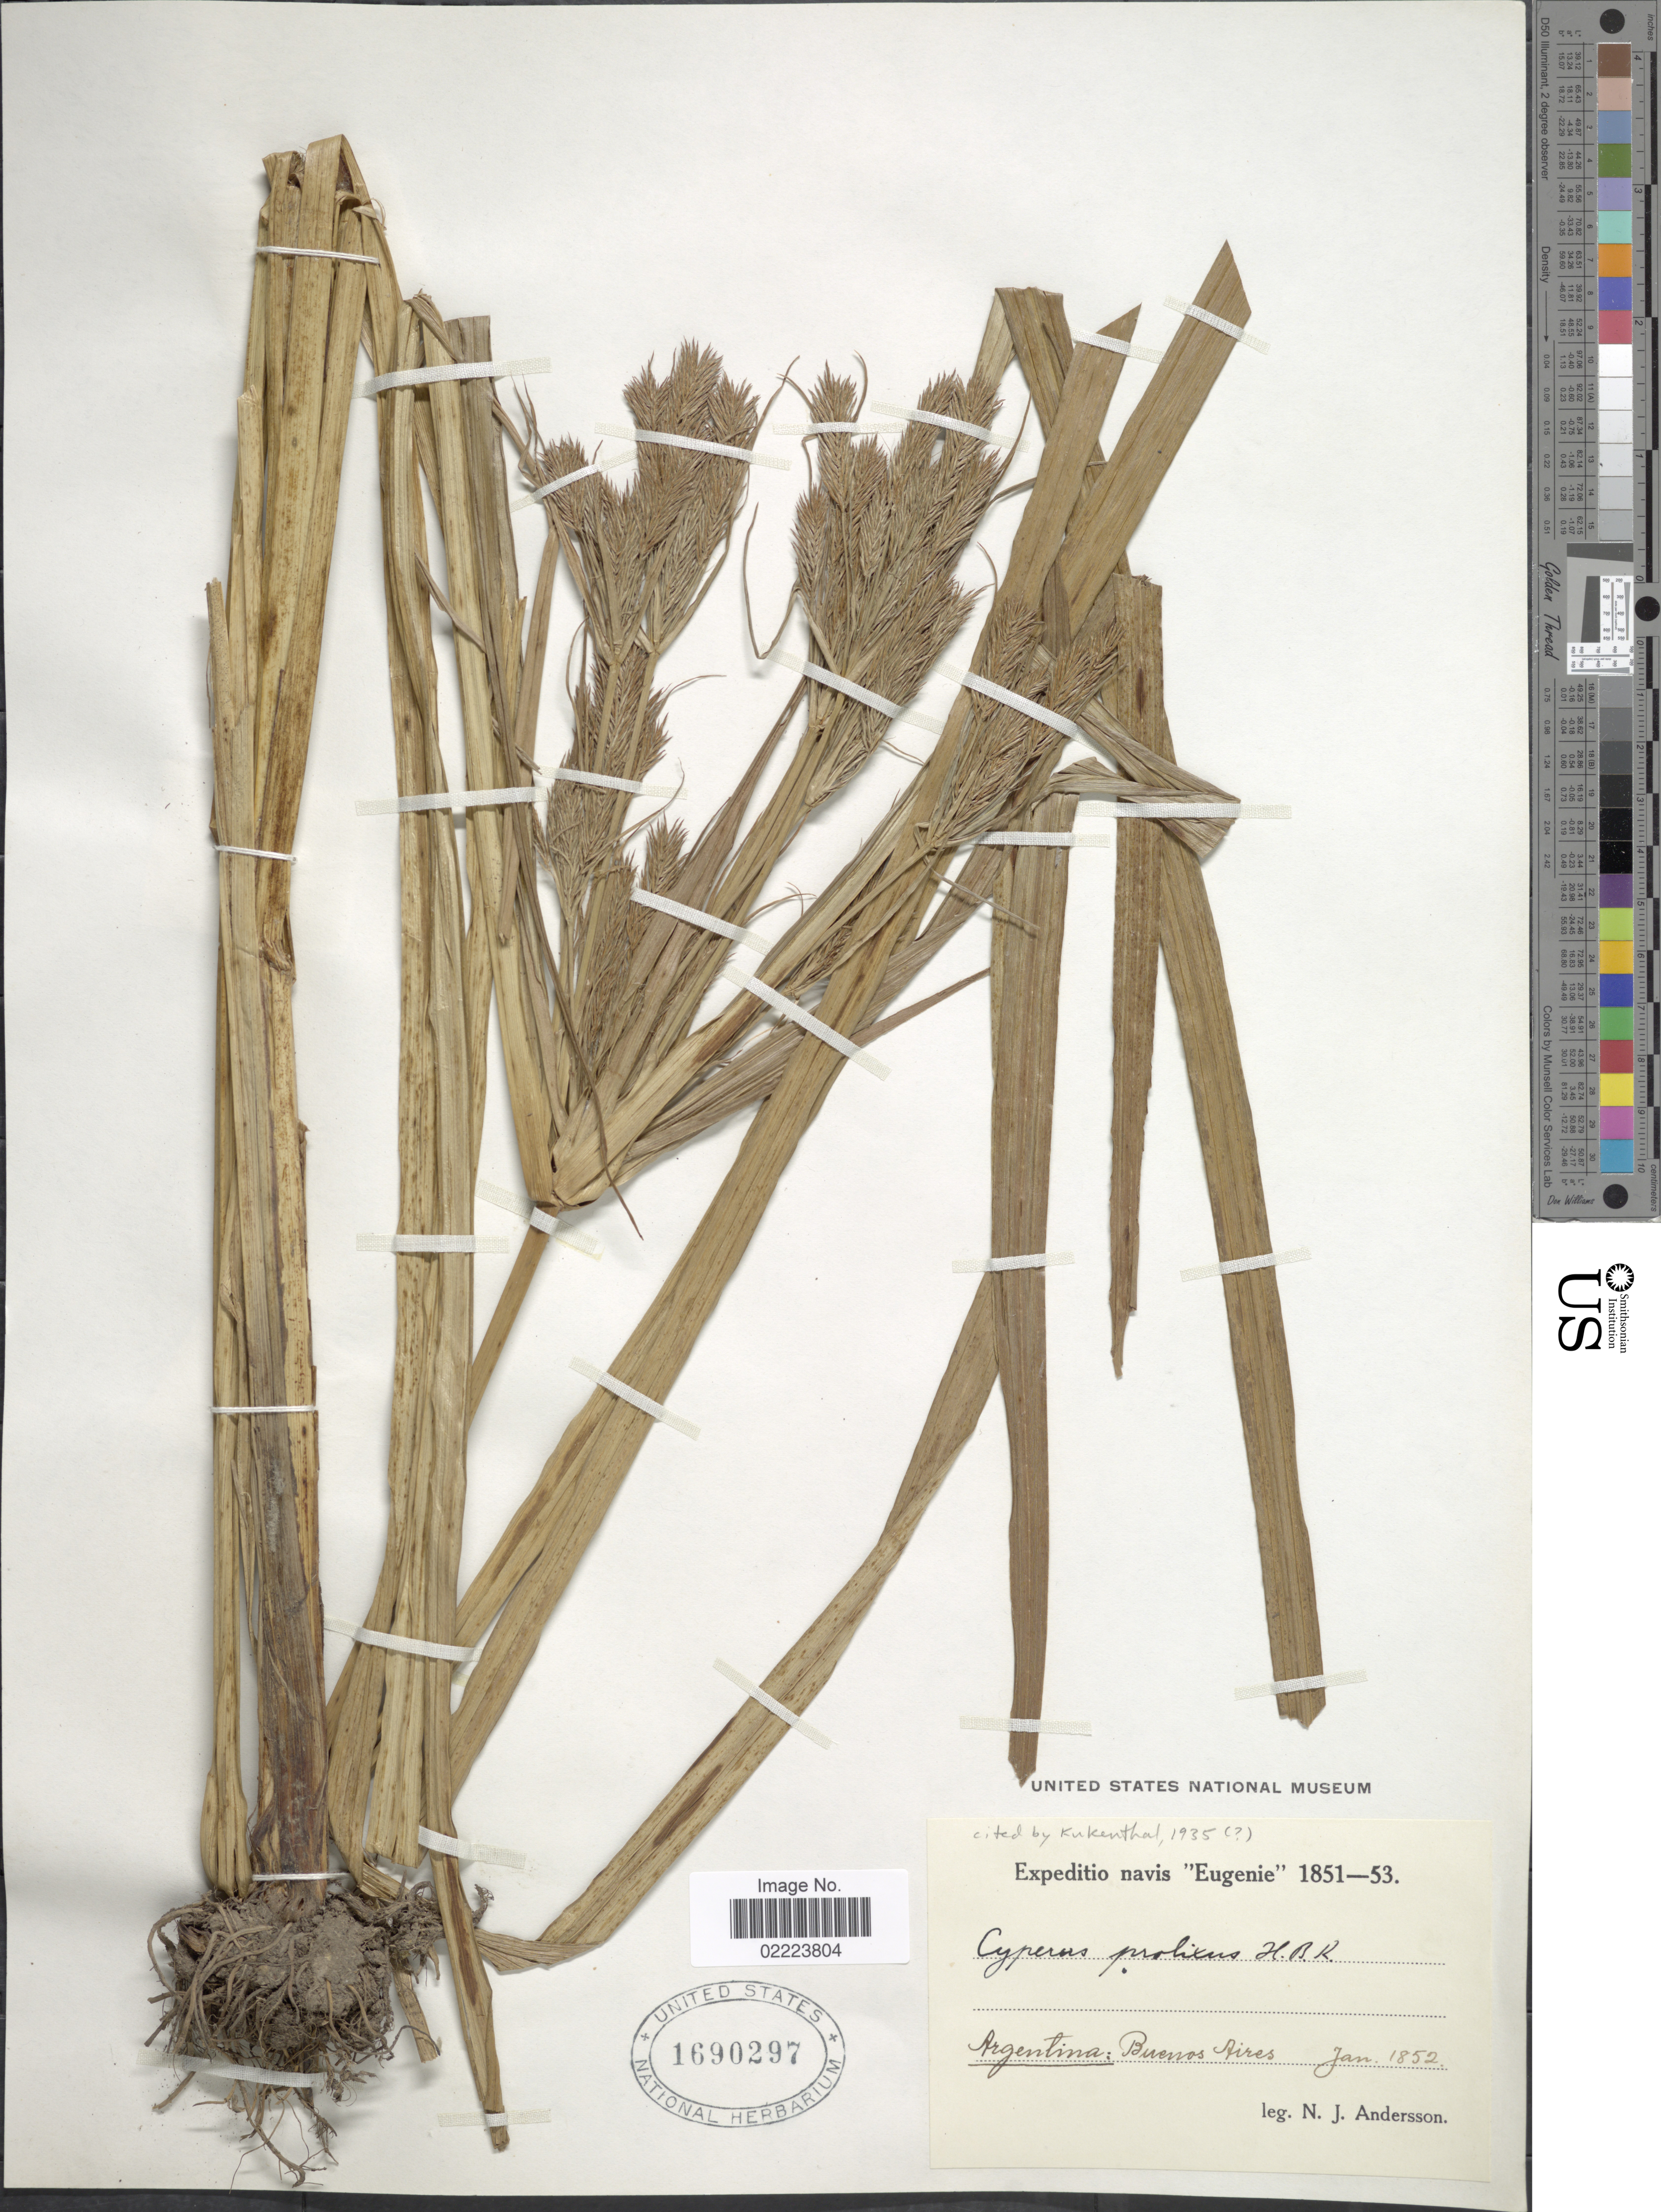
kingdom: Plantae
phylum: Tracheophyta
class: Liliopsida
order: Poales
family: Cyperaceae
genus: Cyperus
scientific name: Cyperus prolixus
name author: Kunth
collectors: N. J. Andersson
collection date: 1852-01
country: Argentina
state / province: Buenos Aires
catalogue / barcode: US 1690297